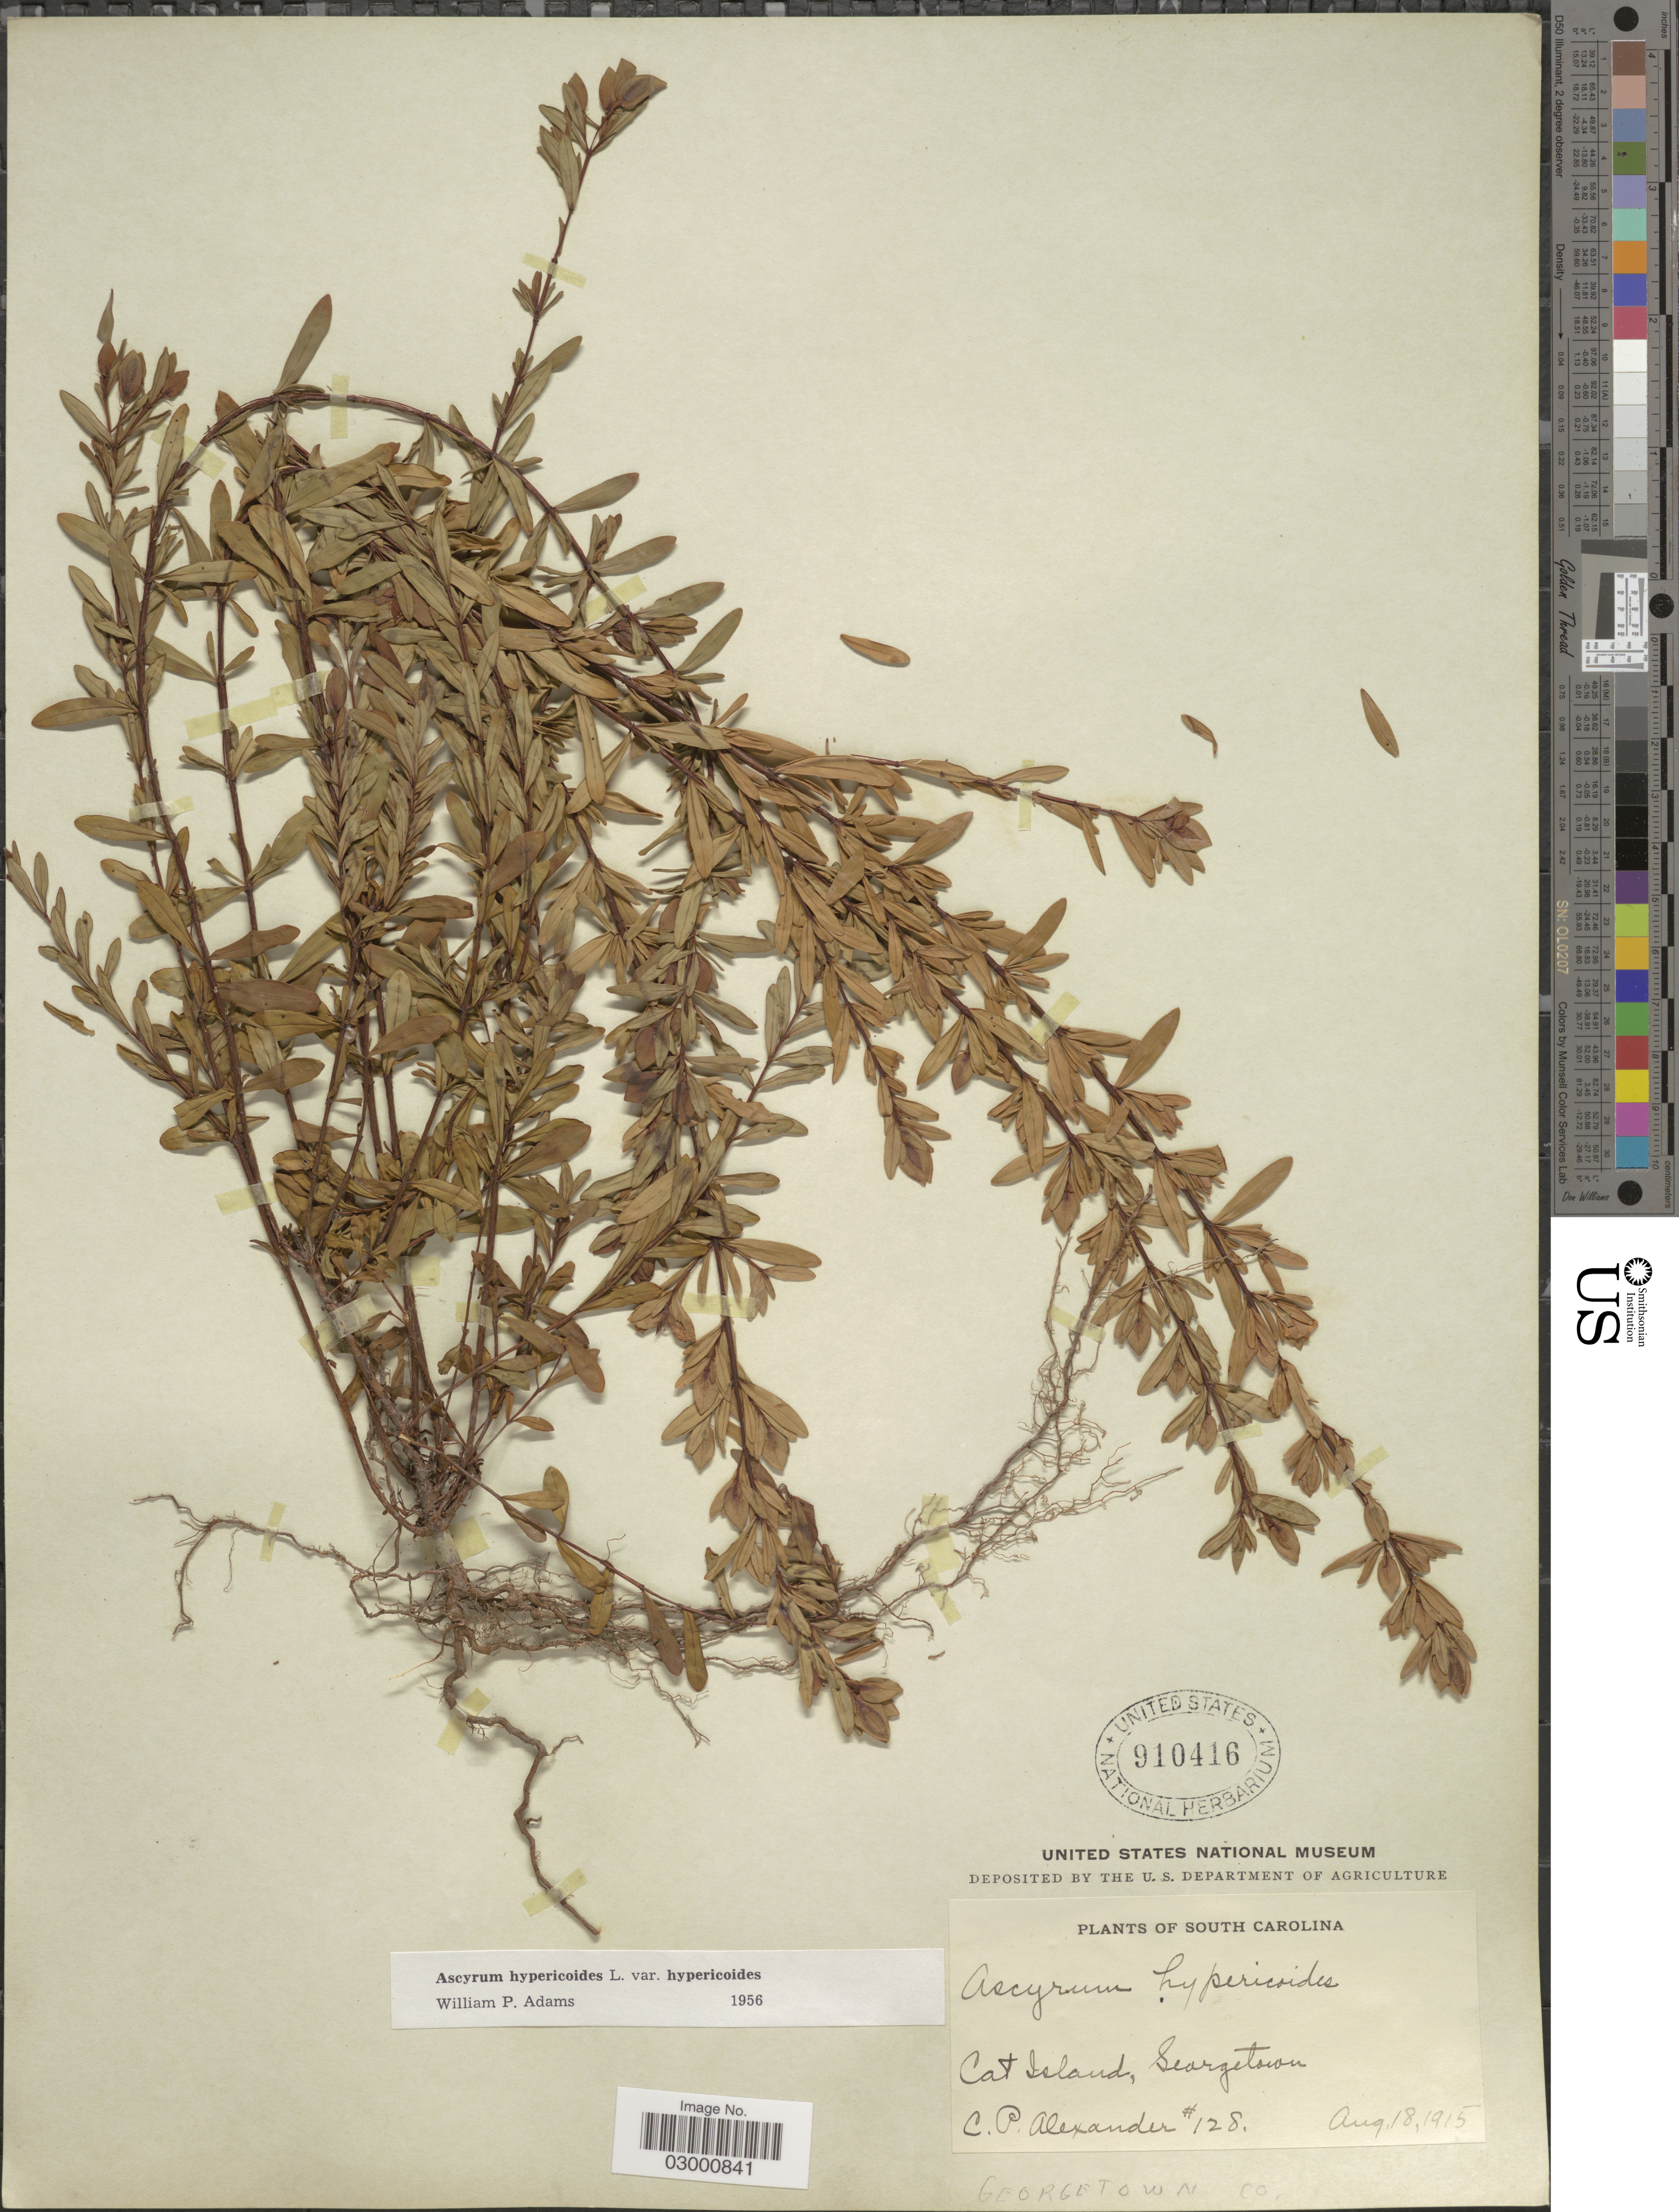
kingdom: Plantae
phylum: Tracheophyta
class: Magnoliopsida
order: Malpighiales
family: Hypericaceae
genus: Hypericum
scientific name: Hypericum hypericoides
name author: (L.) Crantz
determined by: Strong, Mark T., (BOT), Smithsonian Institution - National Museum of Natural History (UNITED STATES)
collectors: C. P. Alexander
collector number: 128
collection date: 1915-08-18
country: United States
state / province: South Carolina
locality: Cat Island, Georgetown Co.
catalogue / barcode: US 910416